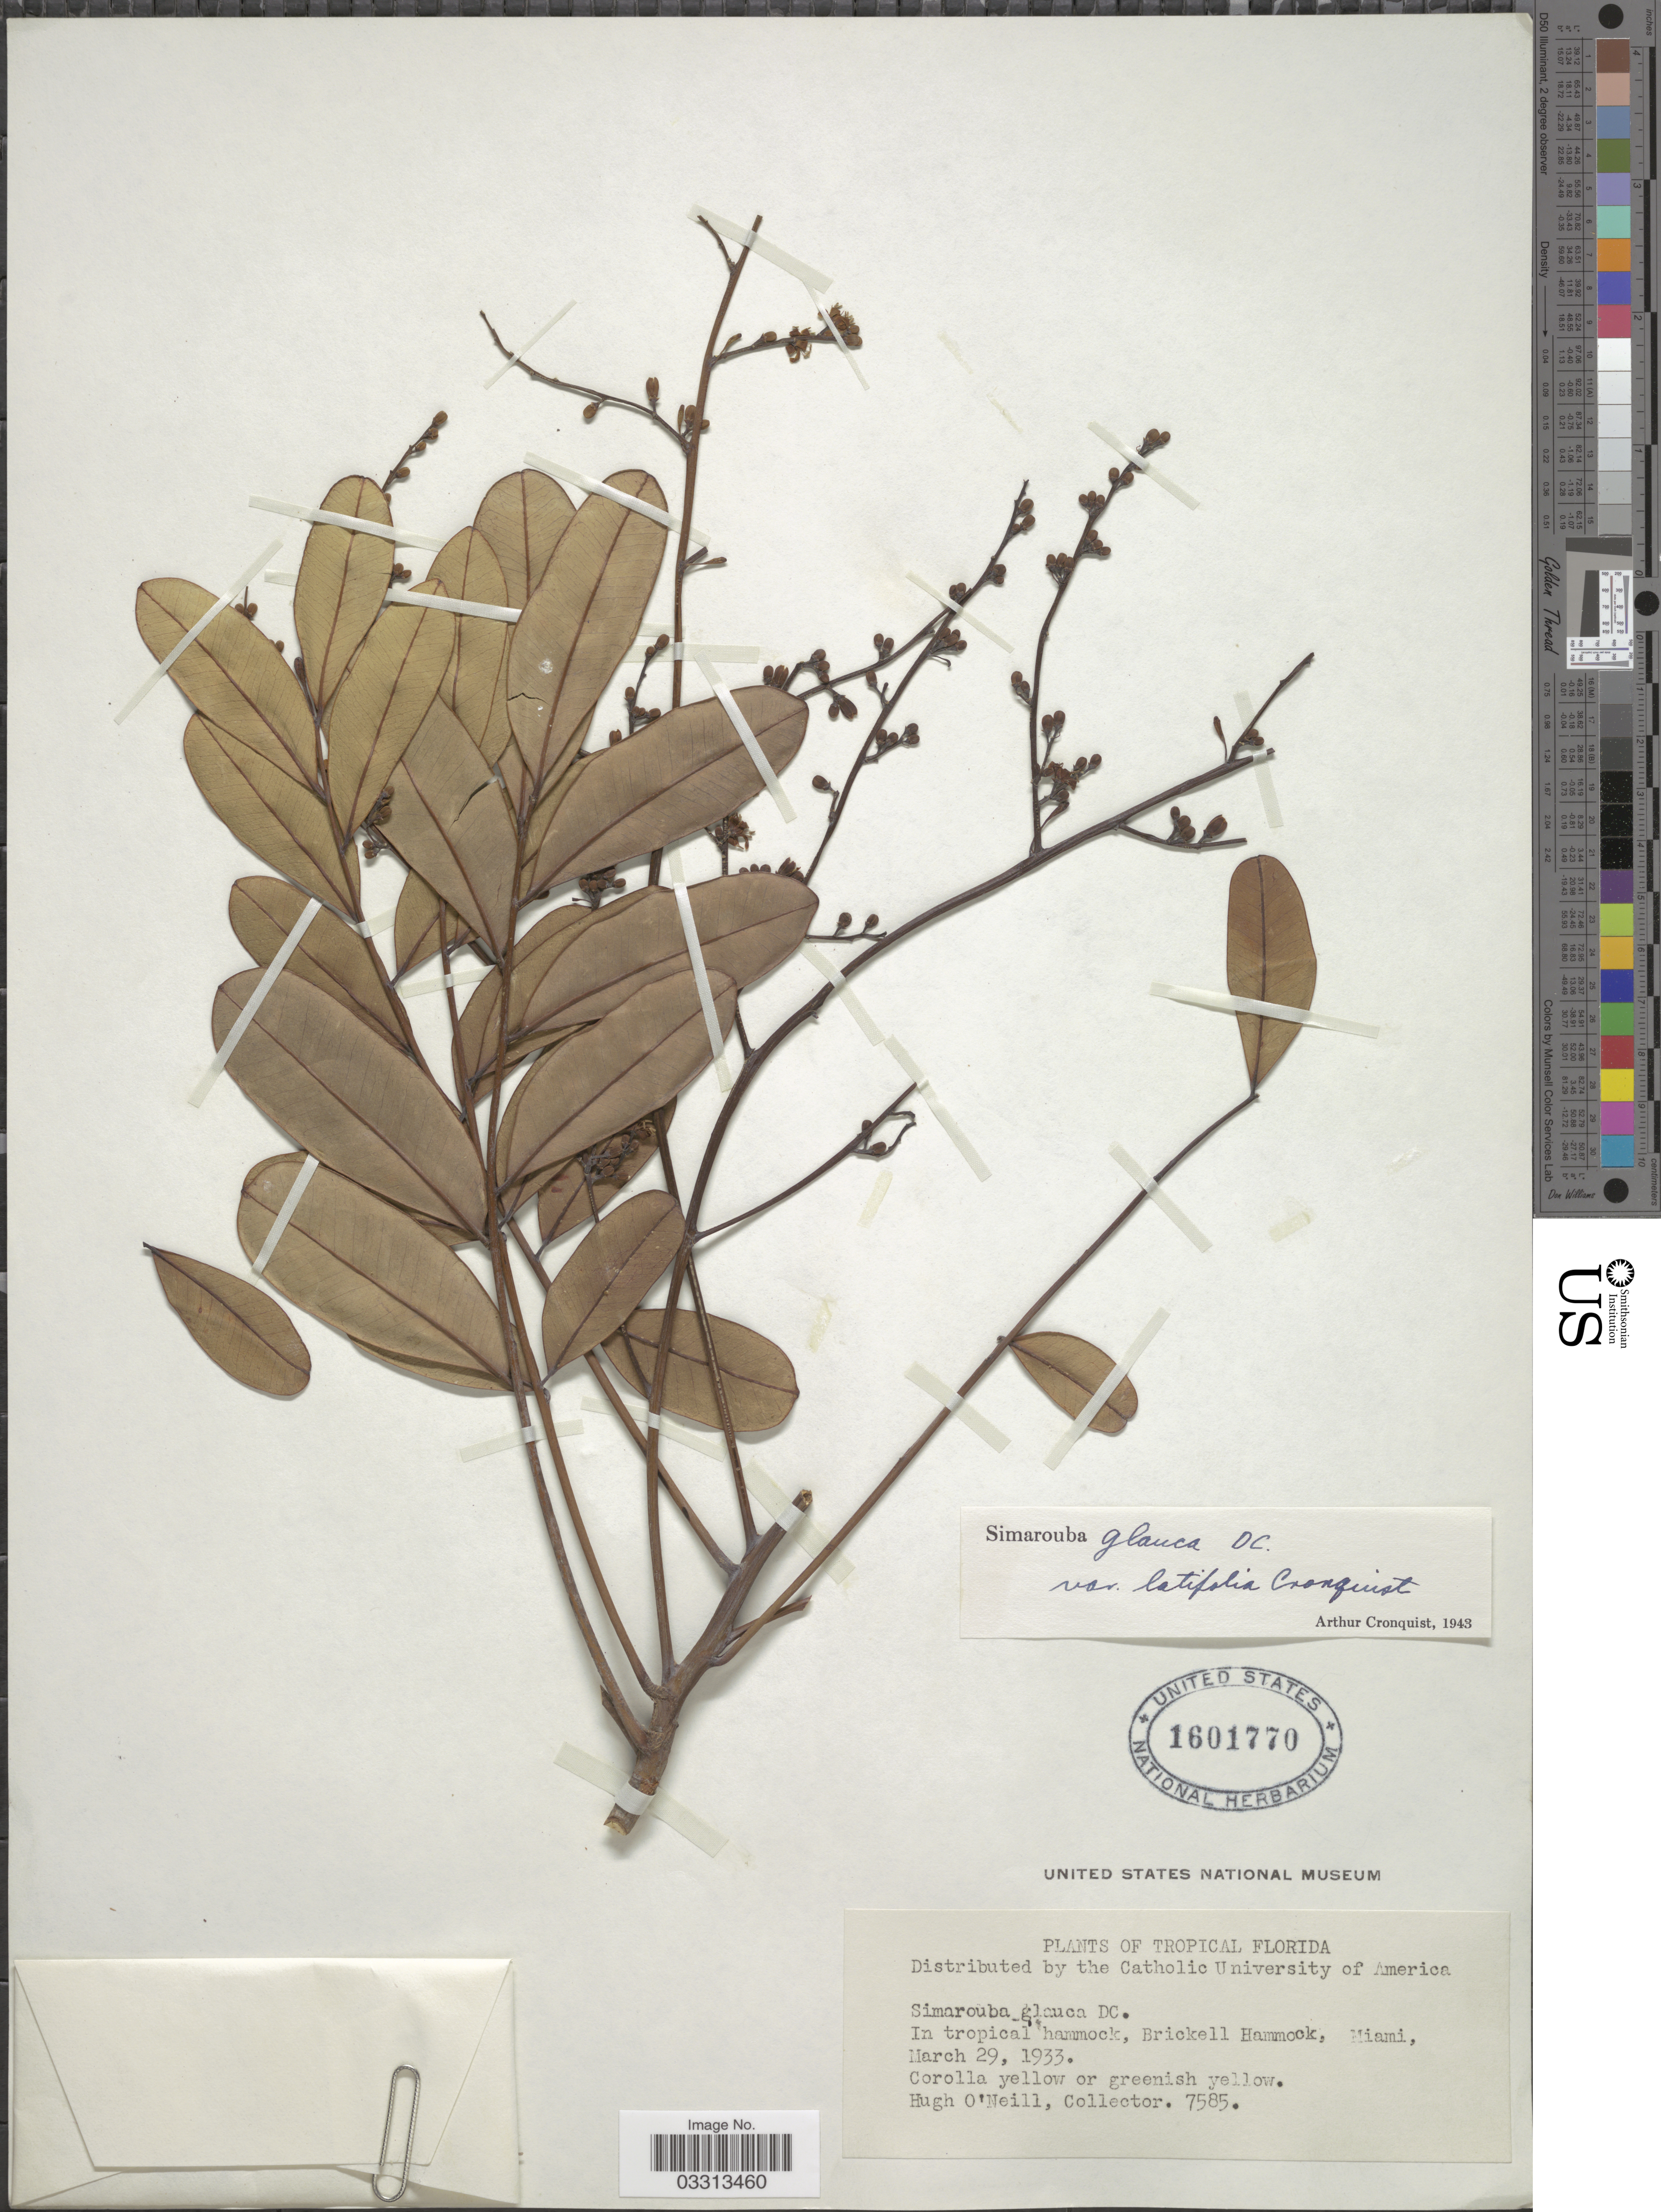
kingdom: Plantae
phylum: Tracheophyta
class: Magnoliopsida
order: Sapindales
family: Simaroubaceae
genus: Simarouba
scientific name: Simarouba glauca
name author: DC.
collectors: H. O'Neill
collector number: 7585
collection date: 1933-03-29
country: United States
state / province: Florida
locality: Tropical Florida. In tropical hammock, Brickell Hammock, Miami.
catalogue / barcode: US 1601770